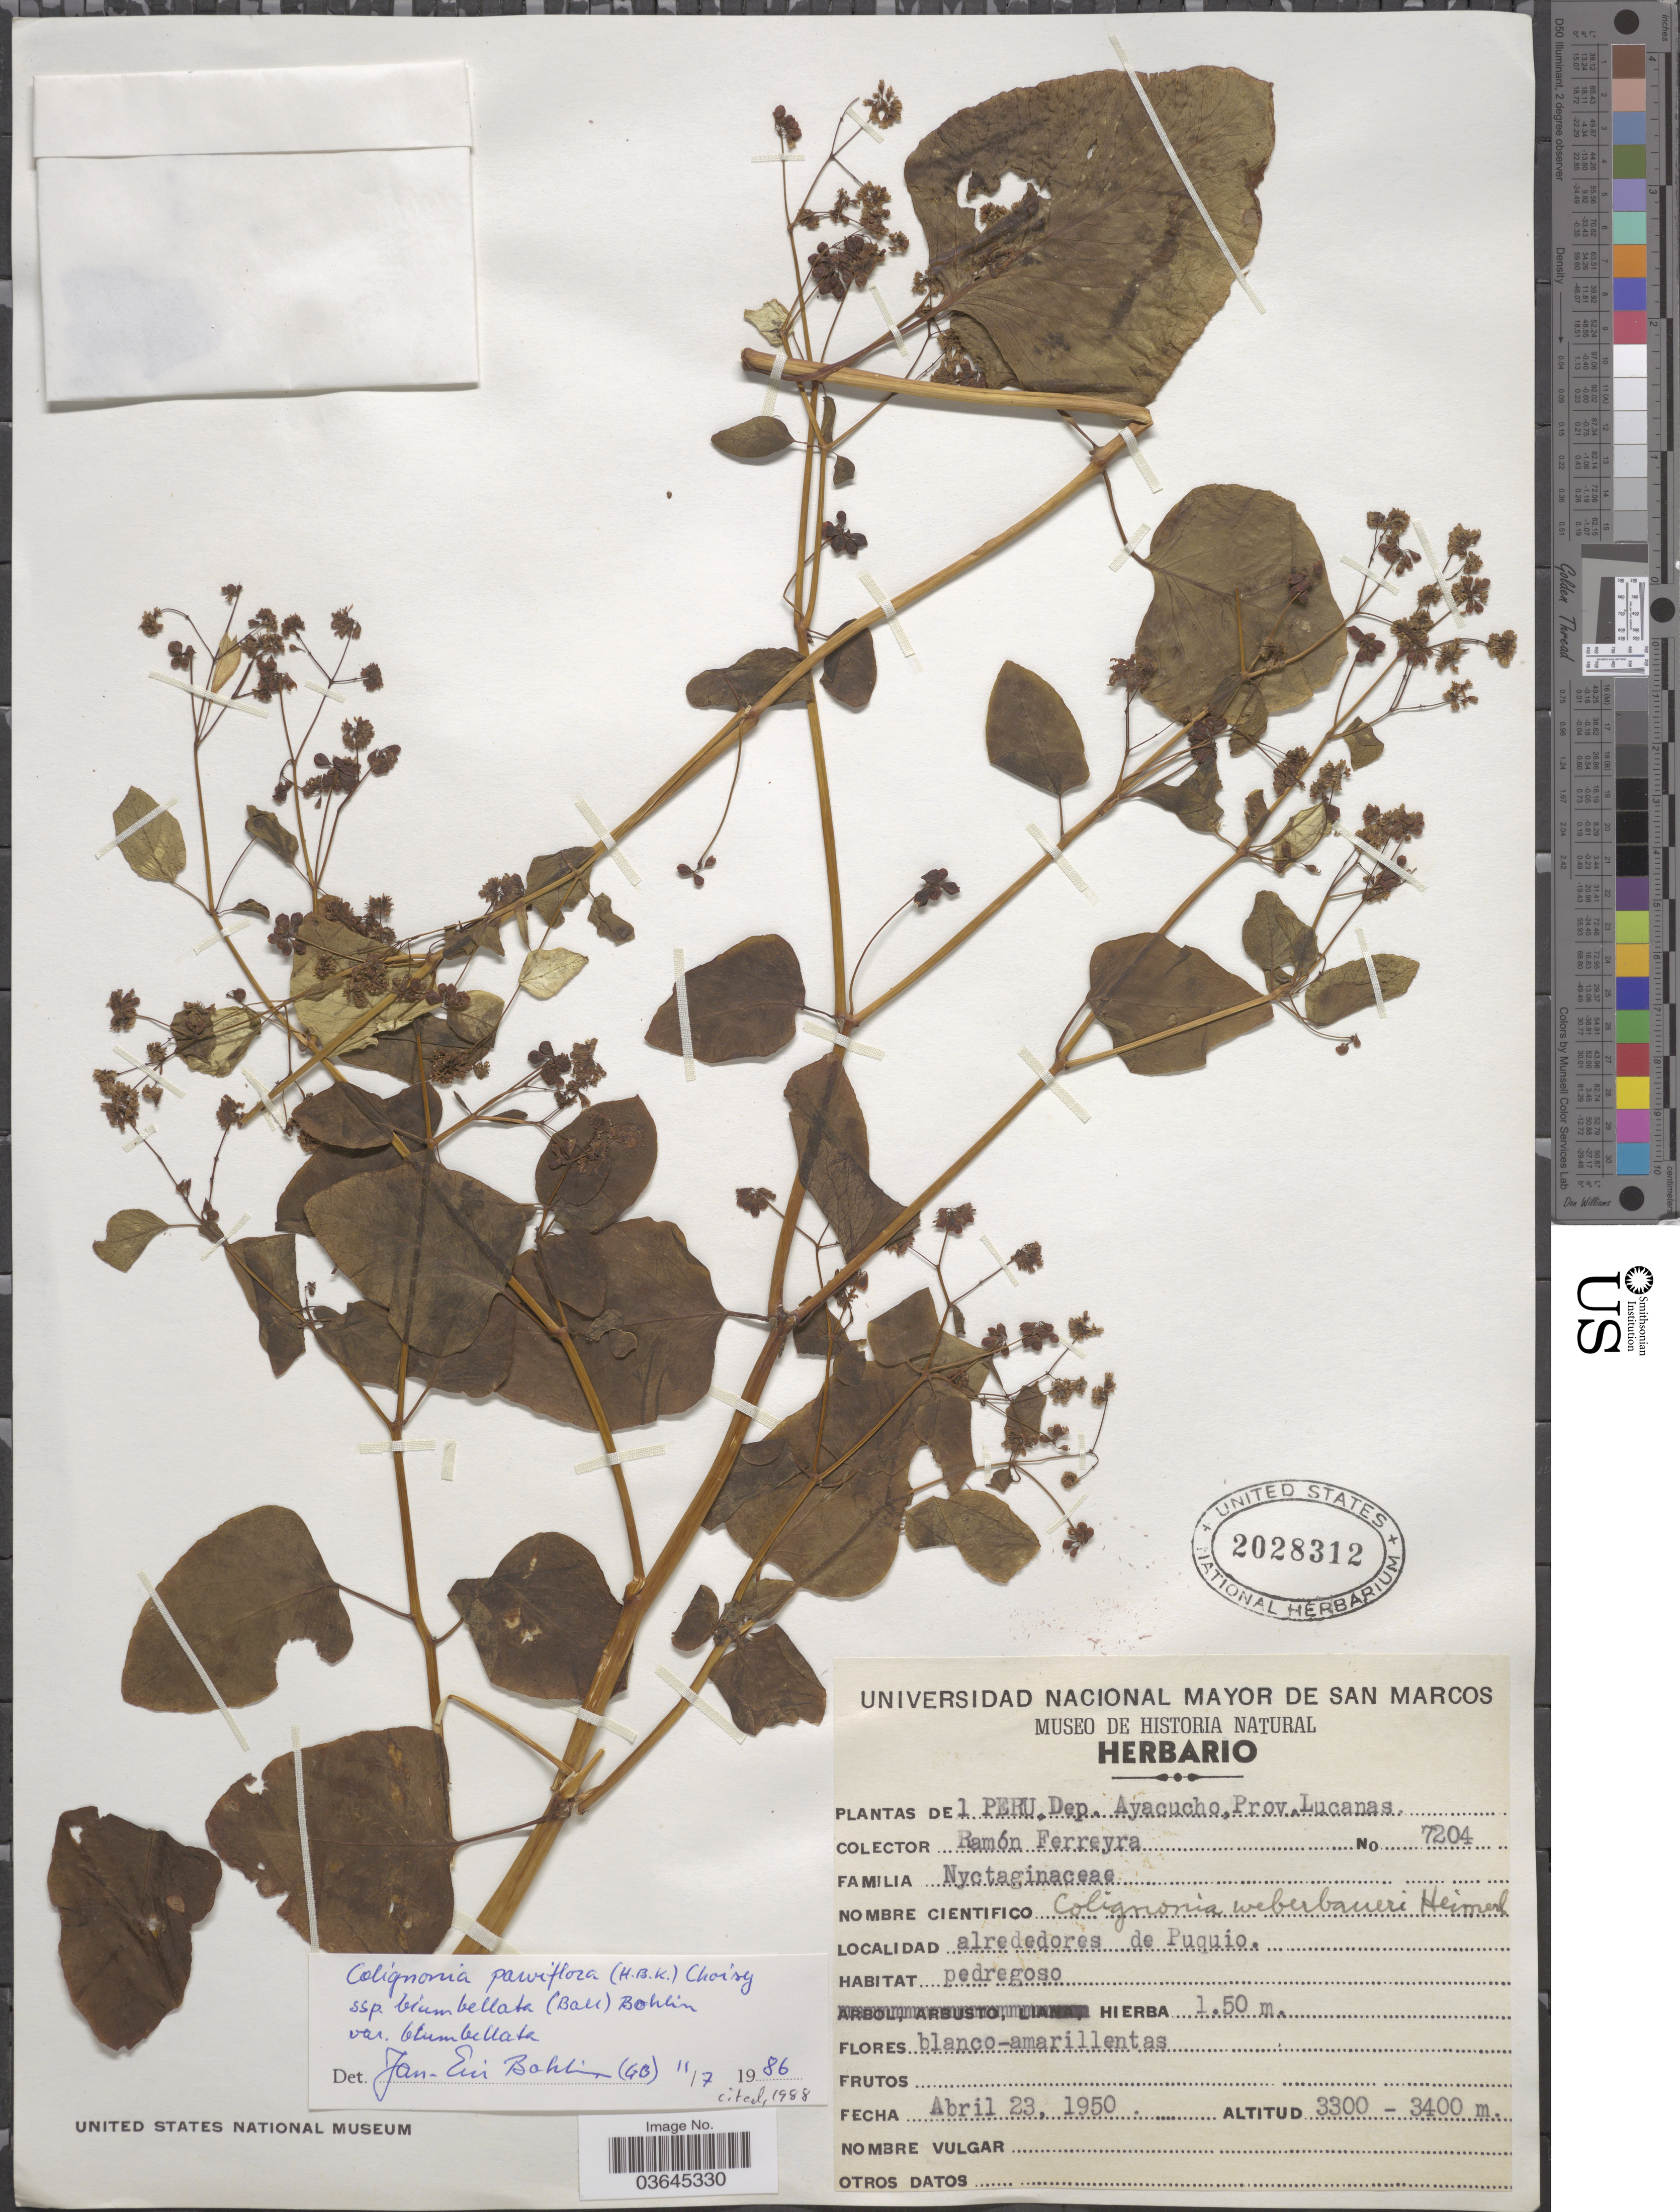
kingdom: Plantae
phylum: Tracheophyta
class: Magnoliopsida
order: Caryophyllales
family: Nyctaginaceae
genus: Colignonia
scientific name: Colignonia parviflora subsp. biumbellata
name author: (Ball) J.E. Bohlin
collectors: R. A. Ferreyra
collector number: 7204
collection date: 1950-04-23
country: Peru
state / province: Ayacucho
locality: Dep. Ayacucho, Prov. Lucanas. Alrededores de Puquio.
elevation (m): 3300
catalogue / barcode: US 2028312